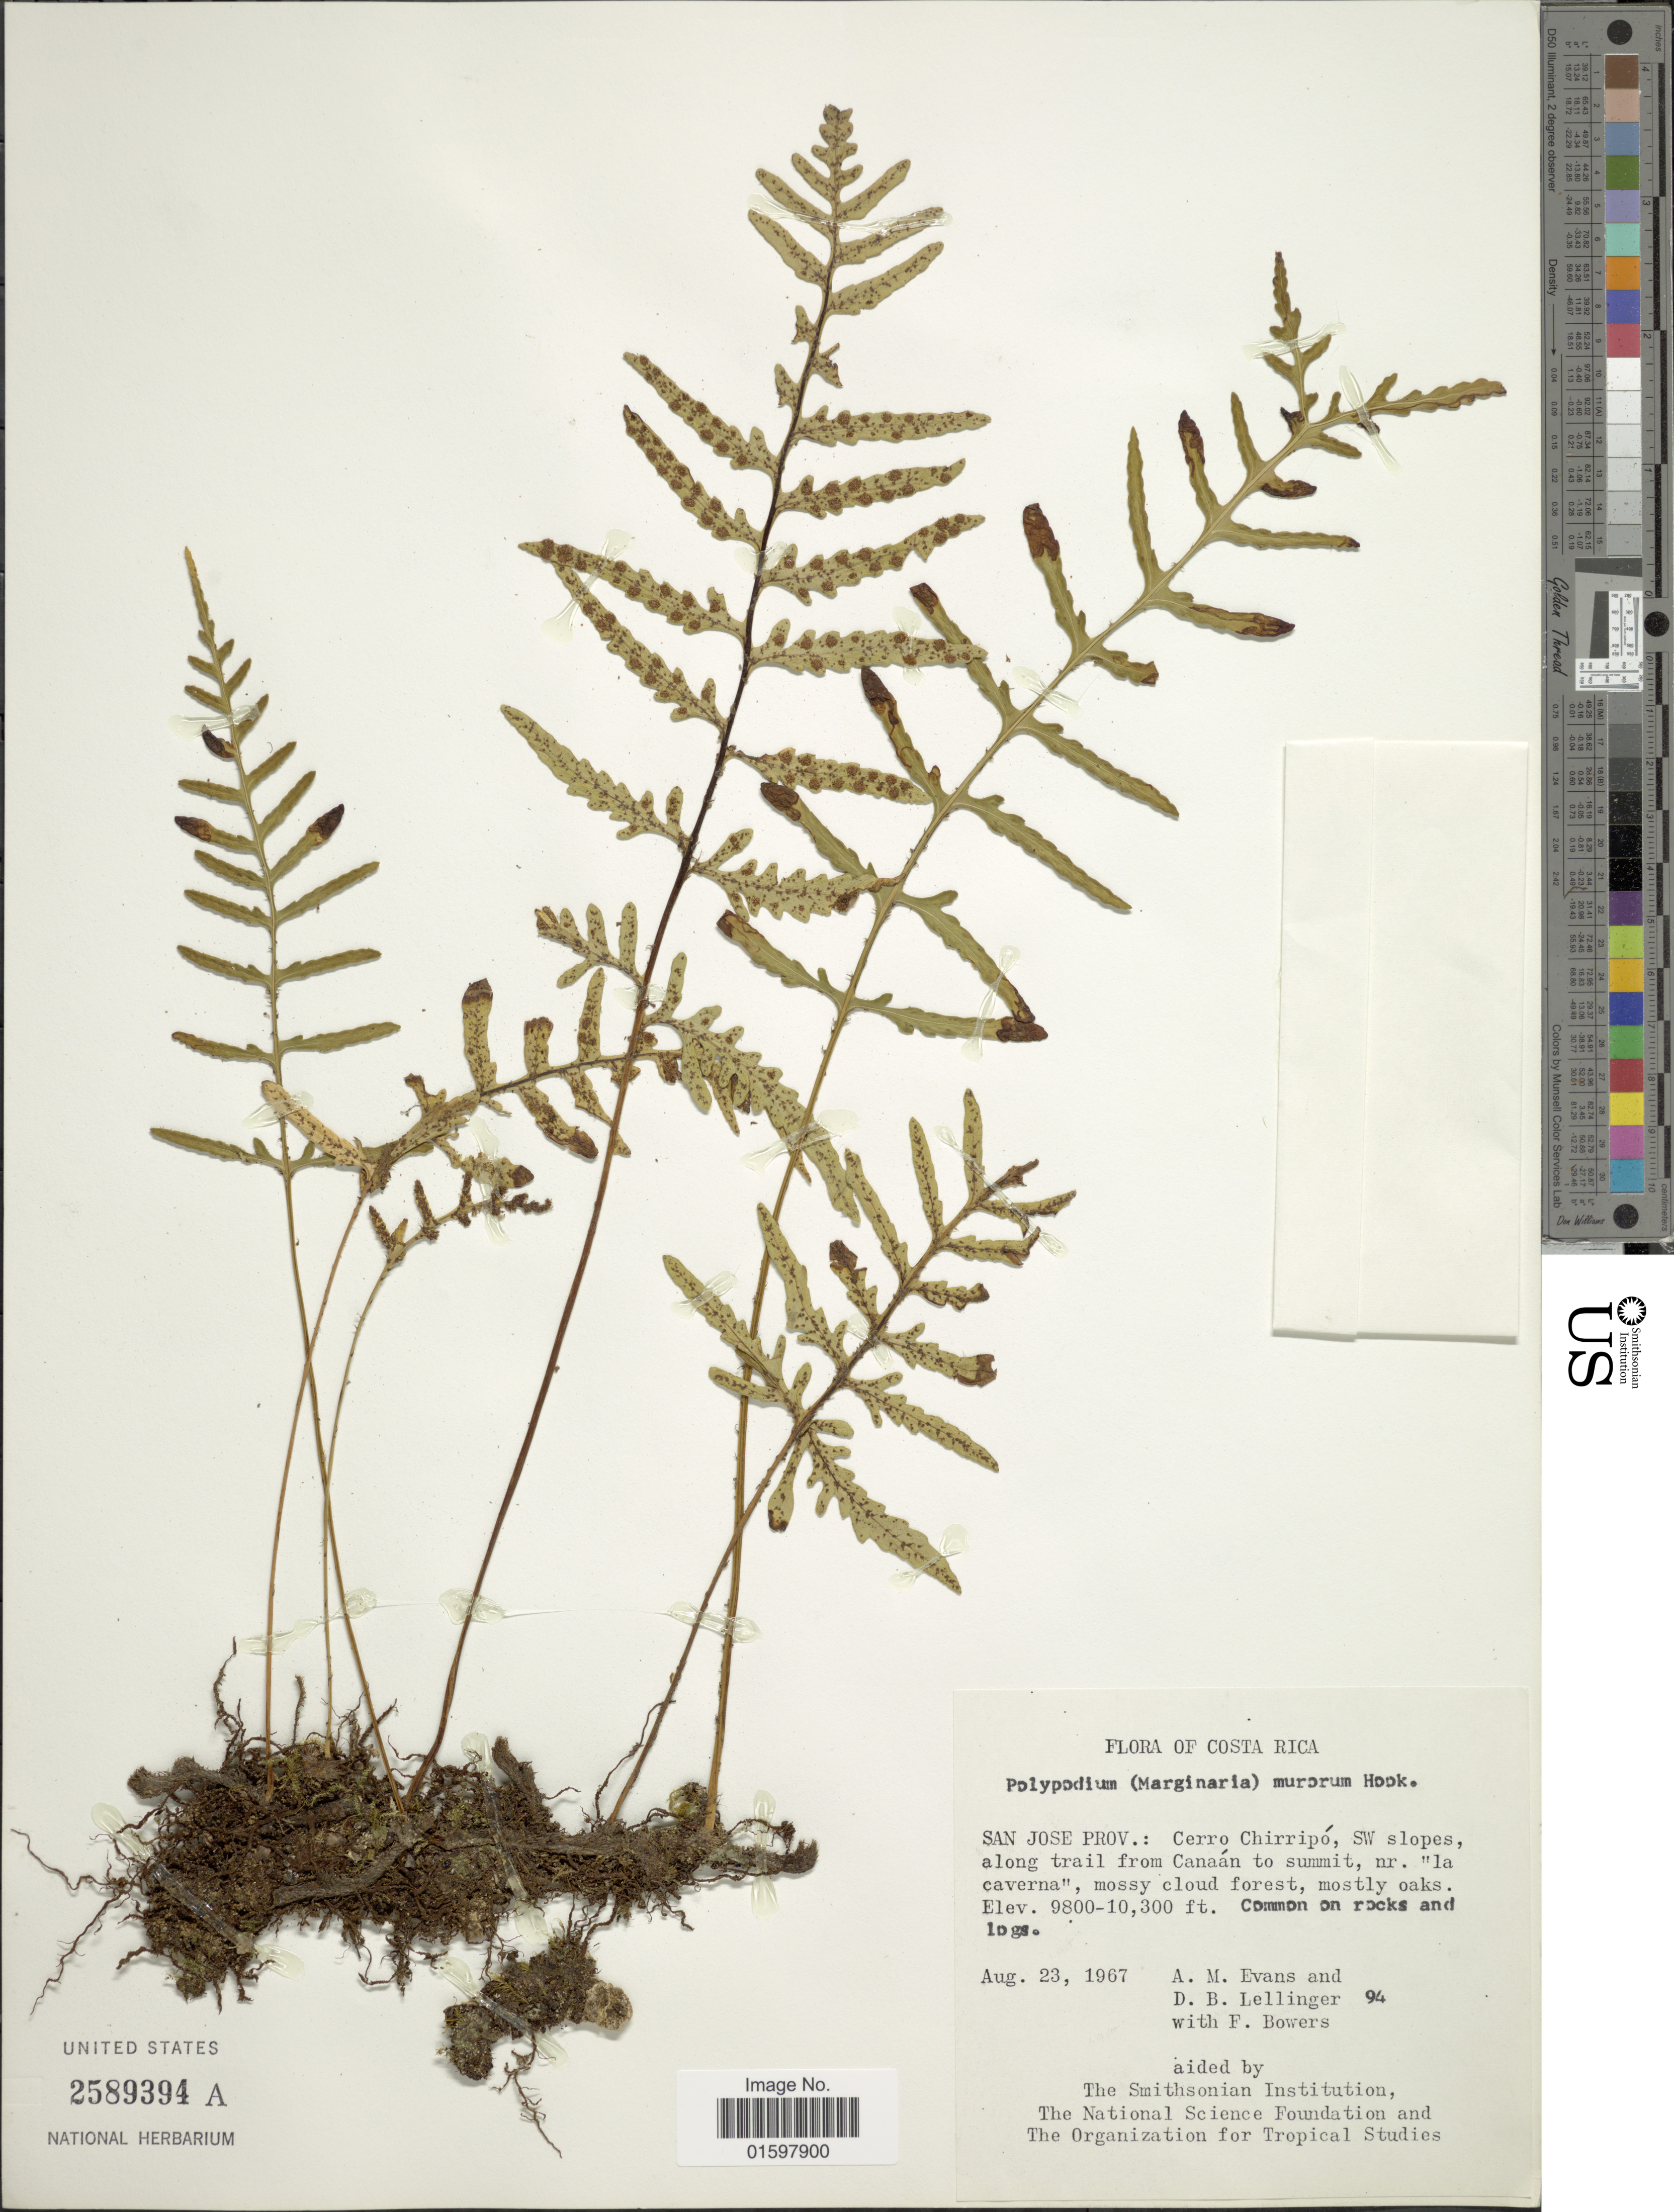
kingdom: Plantae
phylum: Tracheophyta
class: Polypodiopsida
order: Polypodiales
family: Polypodiaceae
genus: Pleopeltis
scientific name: Pleopeltis murorum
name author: (Hook.) A.R. Sm. & Tejero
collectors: A. M. Evans, D. B. Lellinger & F. Bowers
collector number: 94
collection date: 1967-08-23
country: Costa Rica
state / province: San José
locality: Cerro Chirripó, SW slopes, along trail from Canaán to summit, nr. 'la caverna'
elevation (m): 2987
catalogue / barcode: US 2589394A